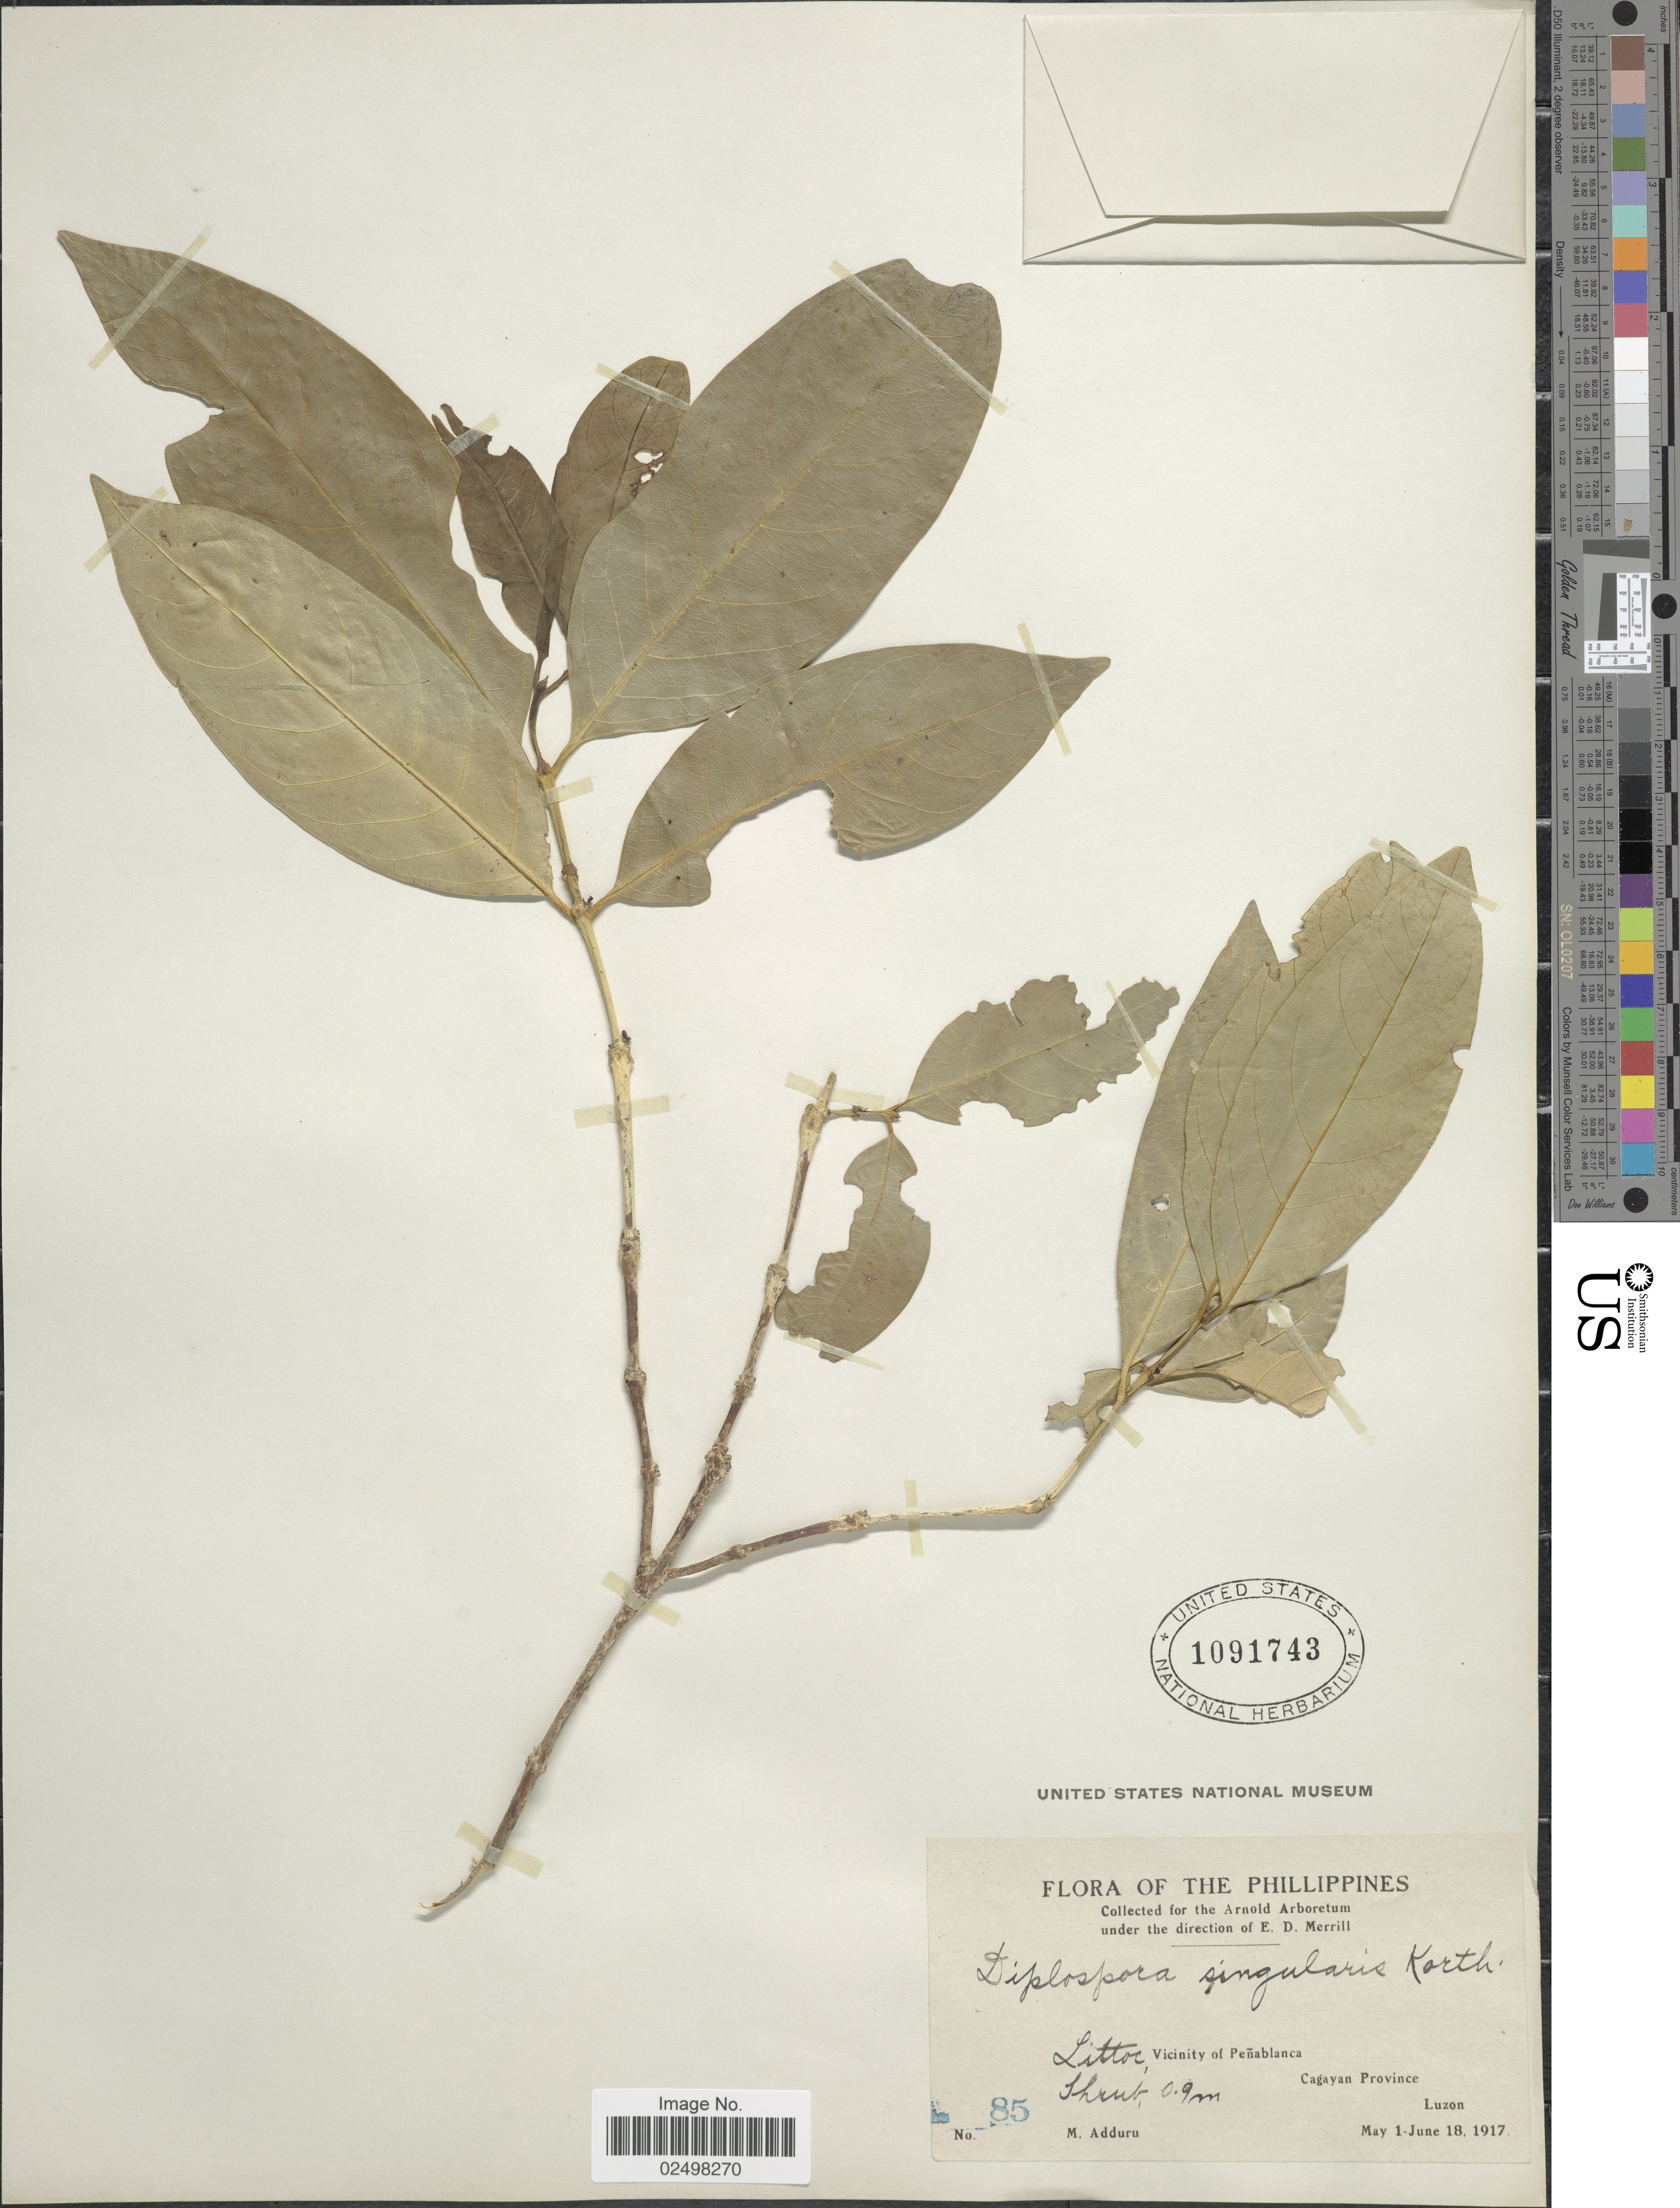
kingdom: Plantae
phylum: Tracheophyta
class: Magnoliopsida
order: Gentianales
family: Rubiaceae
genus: Tricalysia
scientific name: Tricalysia fasciculiflora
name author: (Elmer) Merr.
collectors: M. Adduru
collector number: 85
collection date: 1917-05-01/1917-06-18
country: Philippines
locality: Littoc, Vicinity of Penablanca. Cagayan Province, Luzon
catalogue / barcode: US 1091743